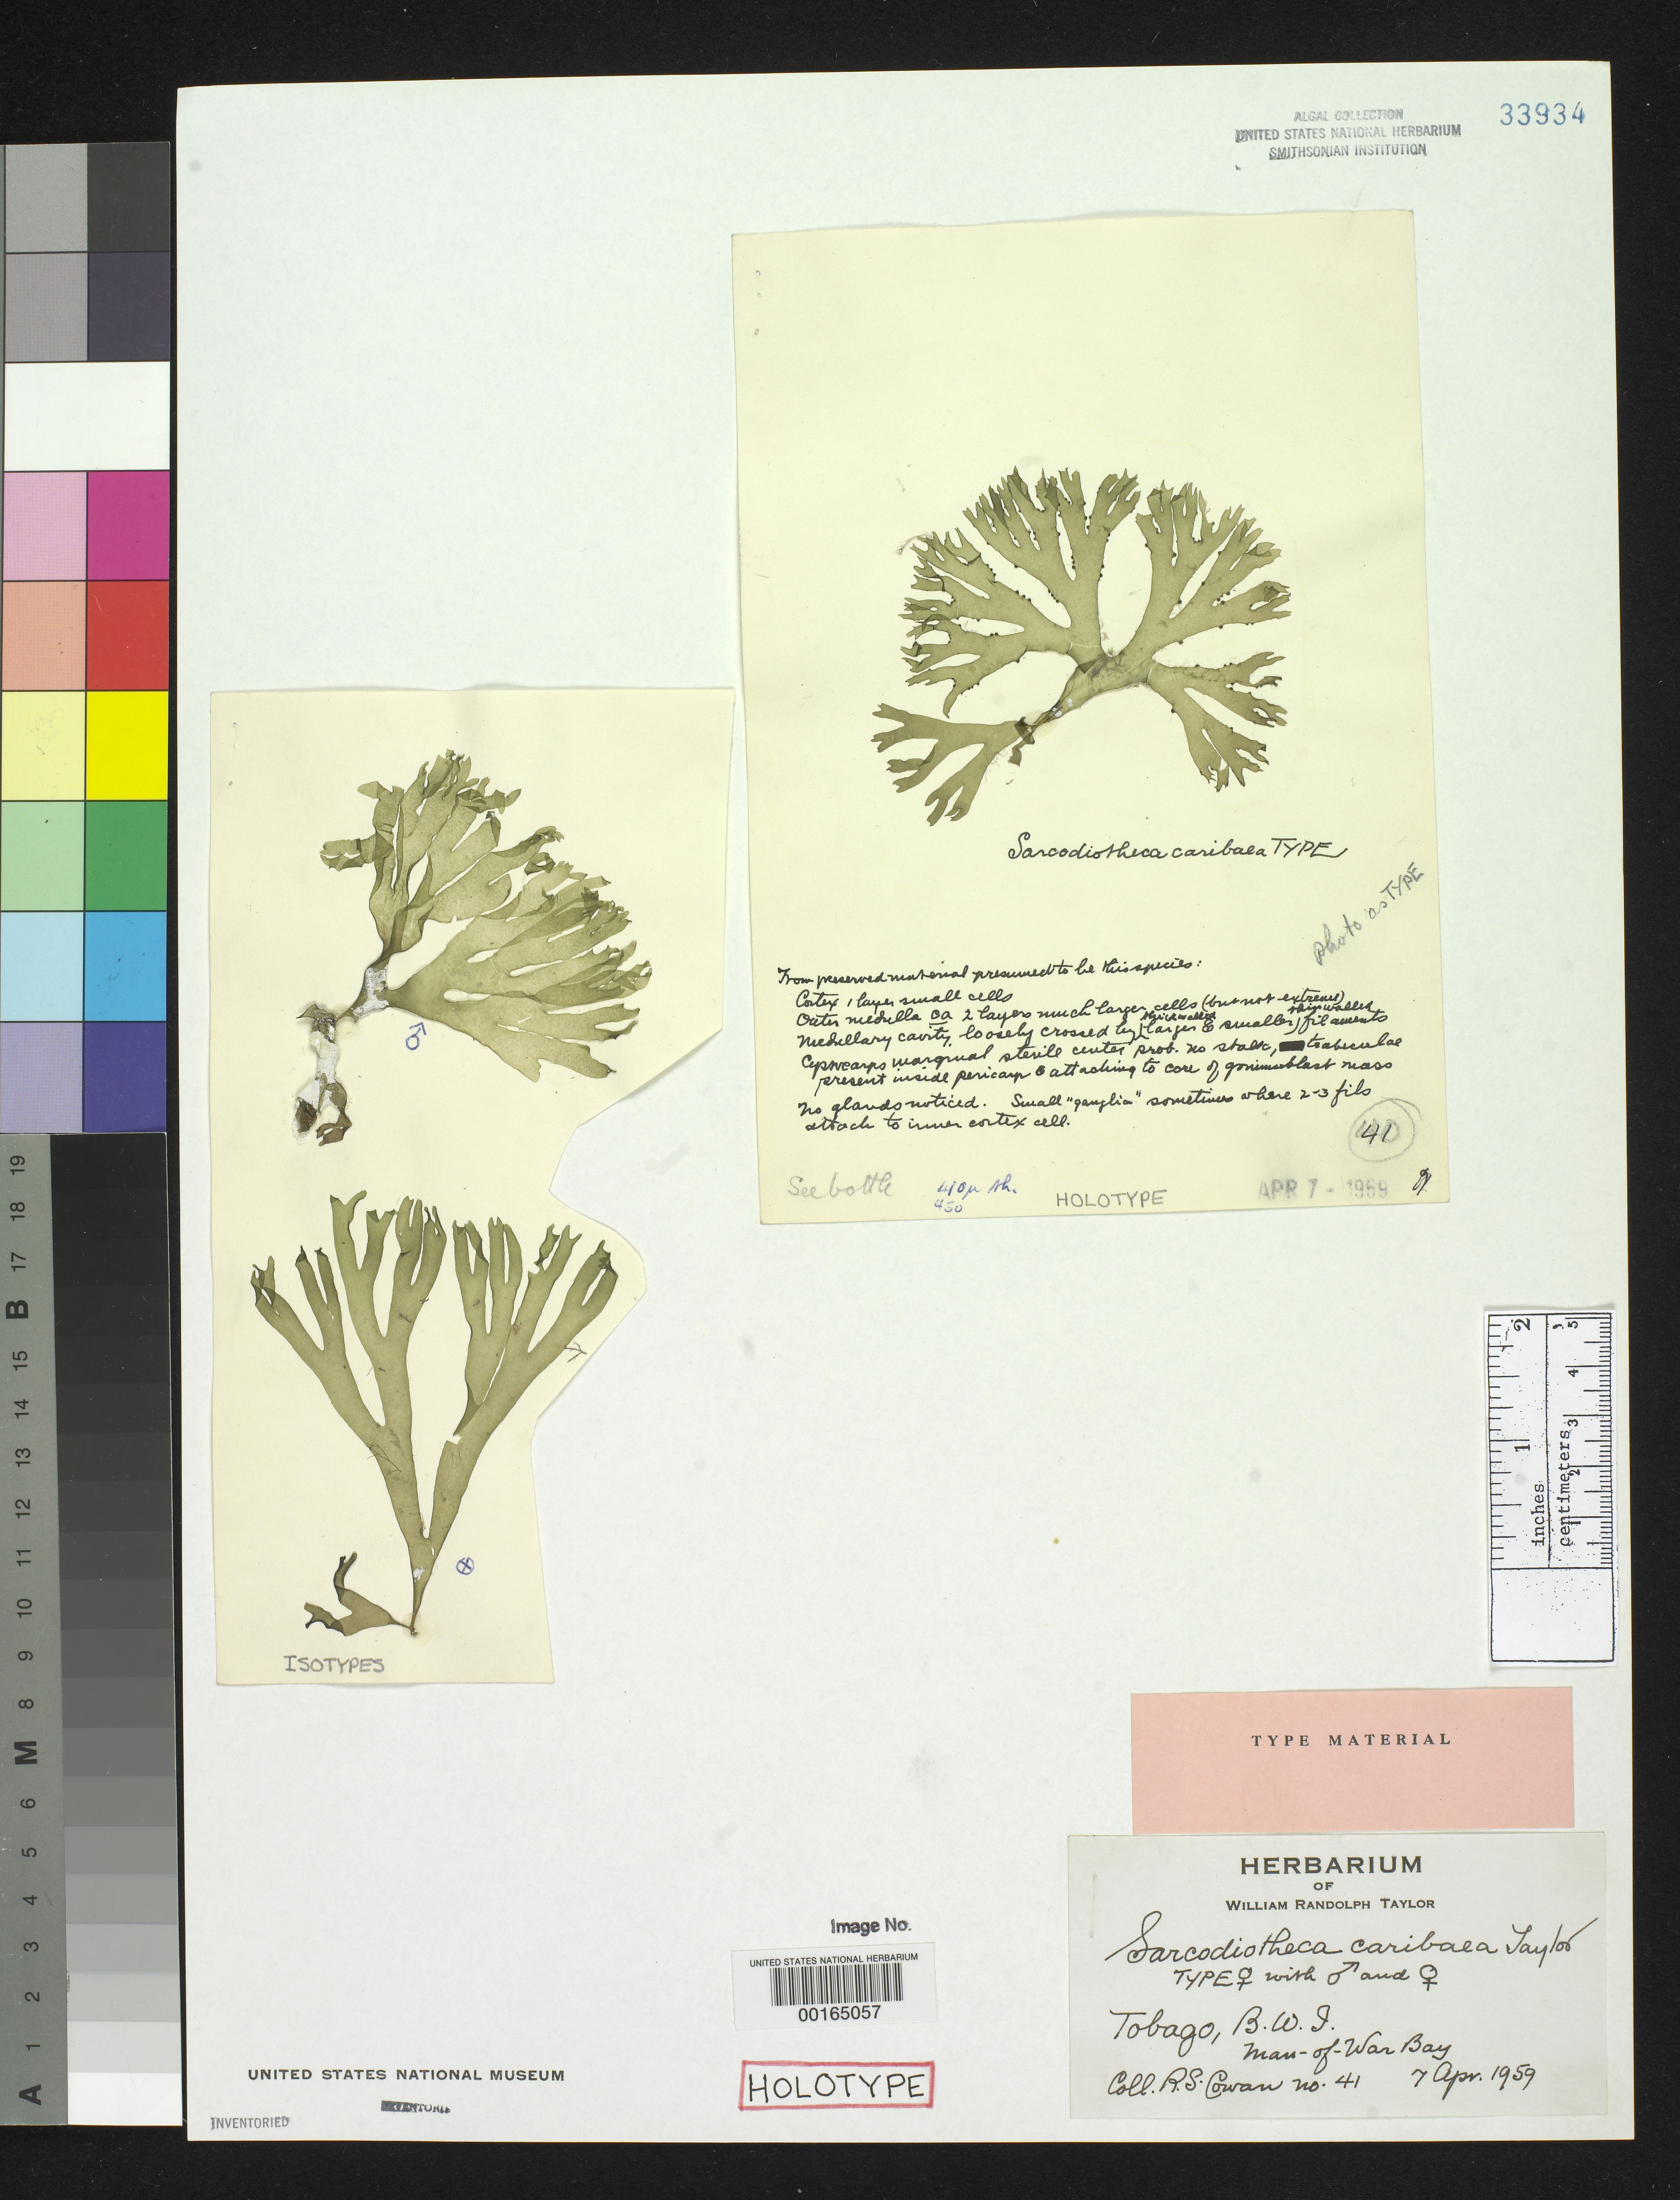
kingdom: Plantae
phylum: Rhodophyta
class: Florideophyceae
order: Gigartinales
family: Solieriaceae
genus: Sarcodiotheca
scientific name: Sarcodiotheca caribaea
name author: W.R. Taylor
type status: Holotype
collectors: R. S. Cowan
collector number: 41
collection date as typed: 07 Apr 1959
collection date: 1959-04-07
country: Trinidad and Tobago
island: Tobago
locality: Man-of-War Bay.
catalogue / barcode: US 33934